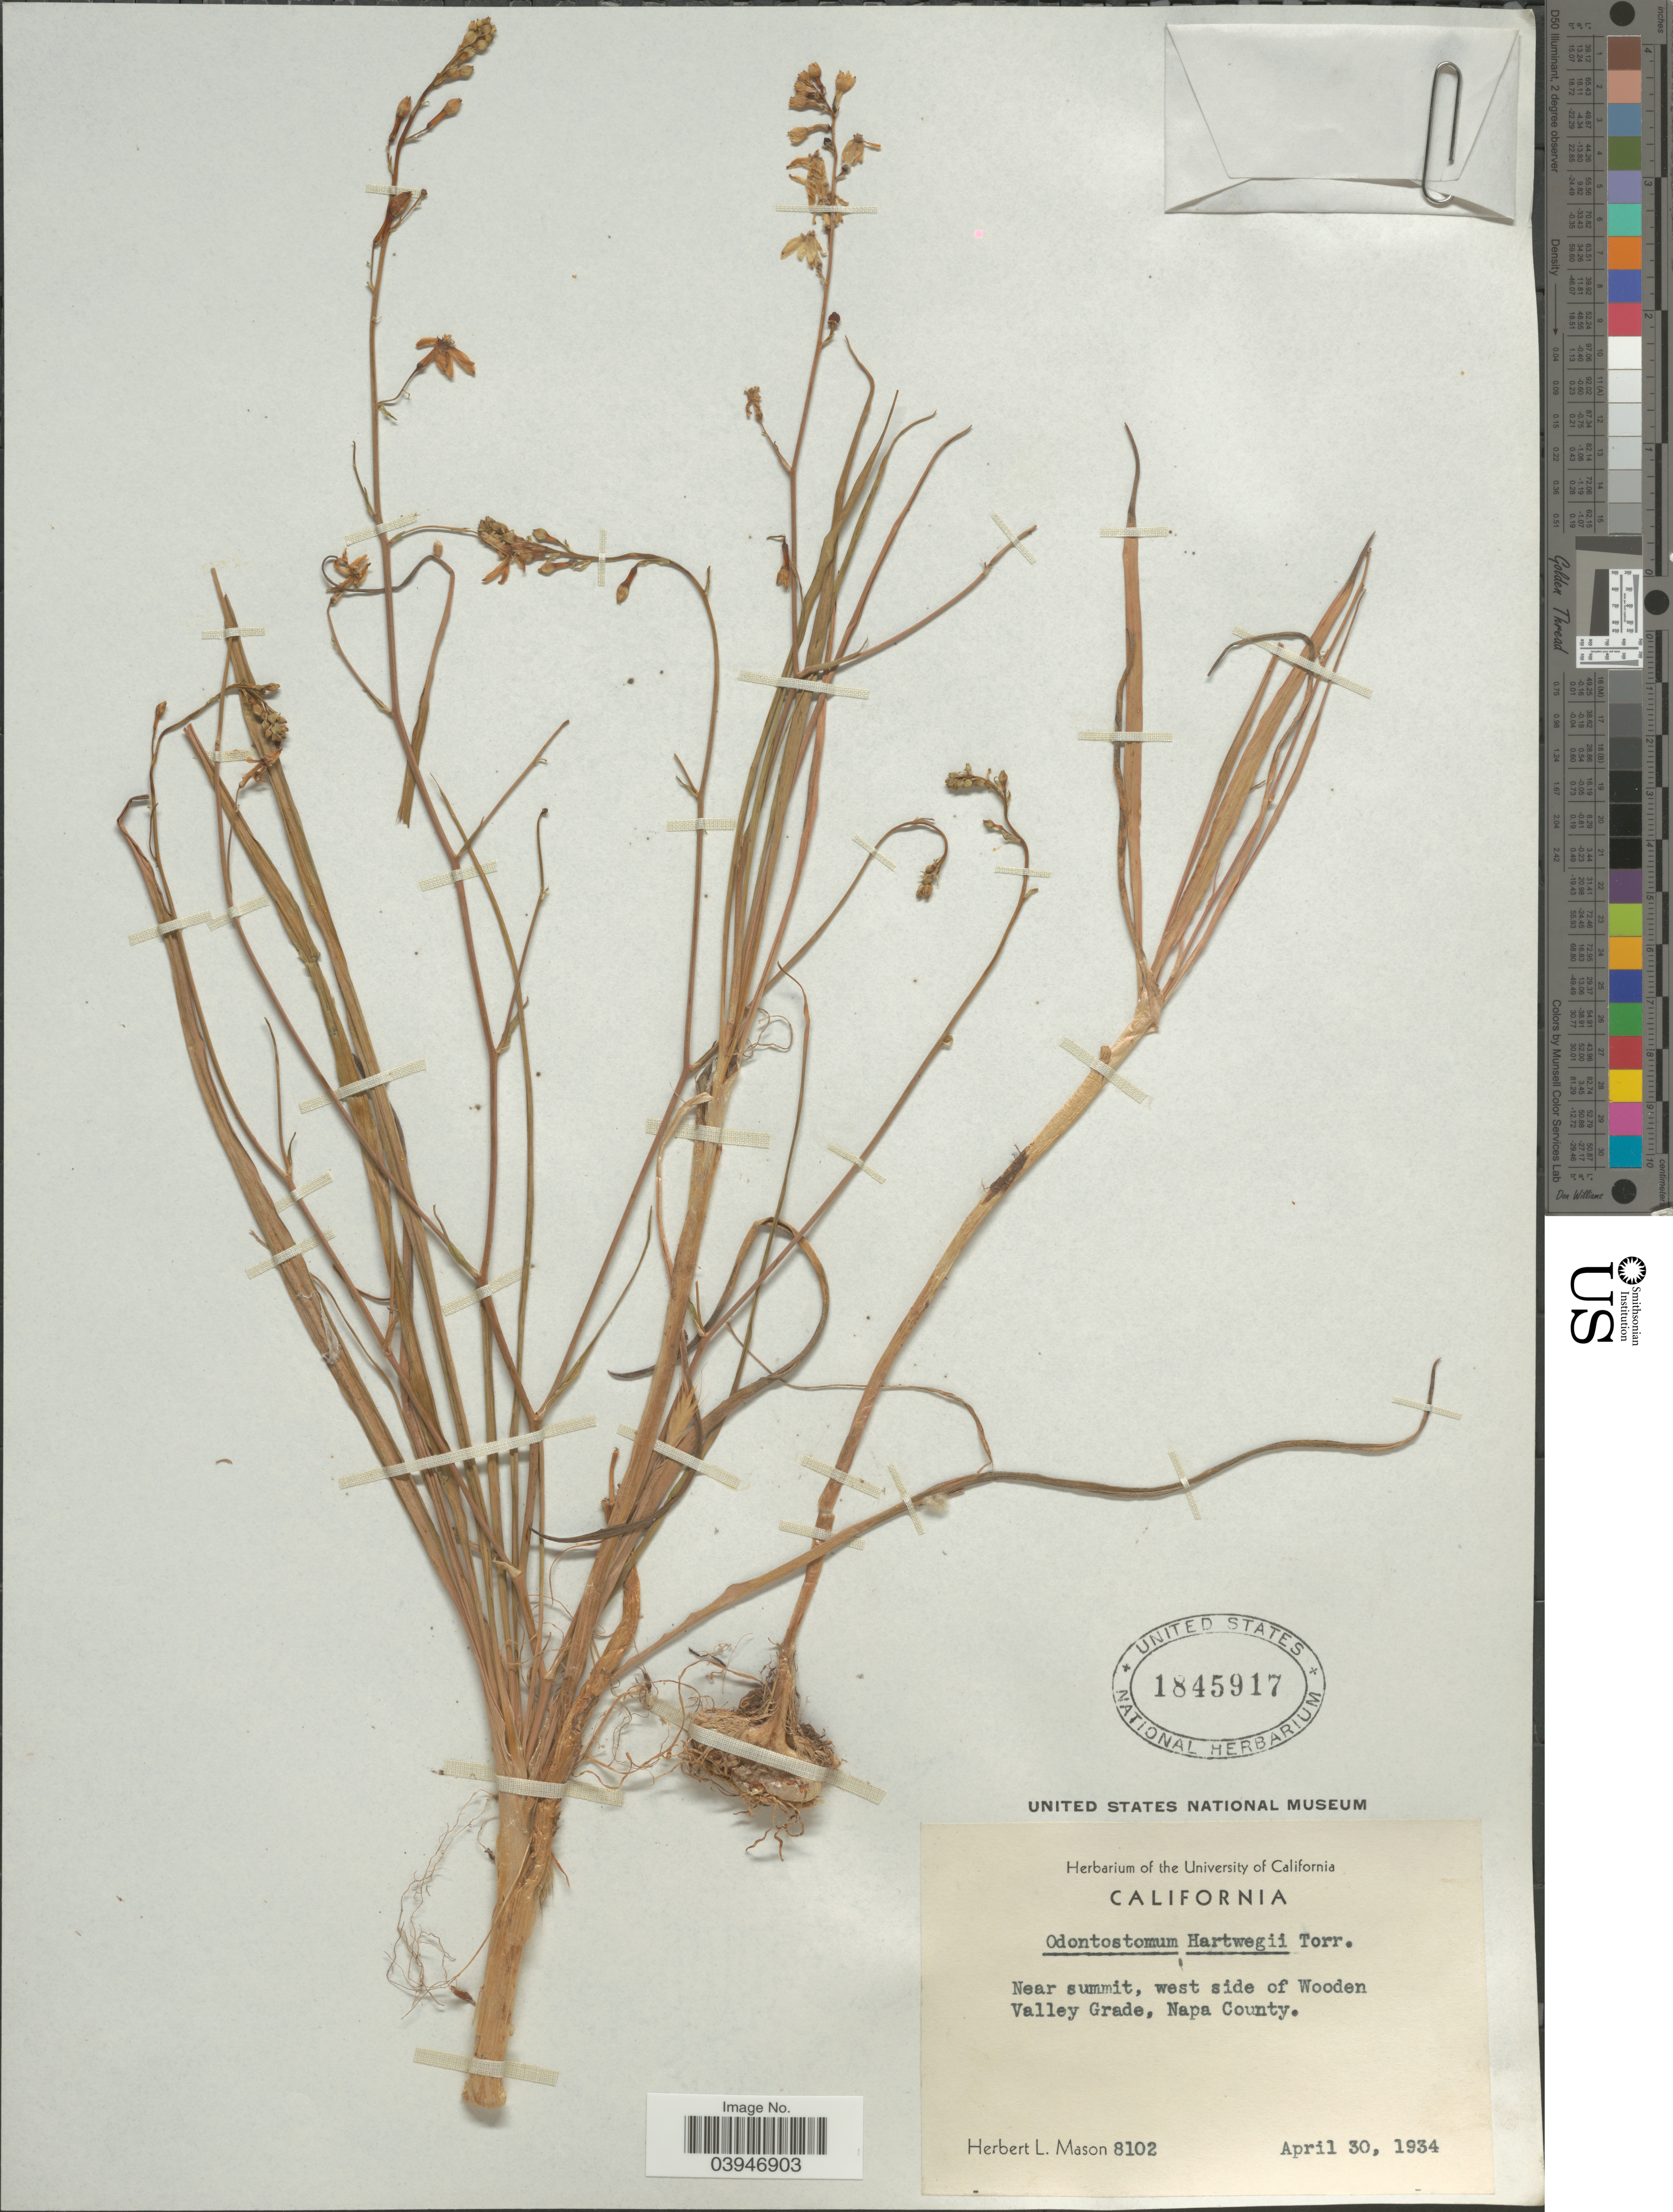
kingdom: Plantae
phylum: Tracheophyta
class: Liliopsida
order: Asparagales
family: Tecophilaeaceae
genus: Odontostomum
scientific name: Odontostomum hartwegii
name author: Torr.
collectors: H. L. Mason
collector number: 8102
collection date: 1934-04-30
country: United States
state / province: California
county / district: Napa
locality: Near summit, west side of Wooden Valley Grade, Napa County.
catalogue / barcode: US 1845917